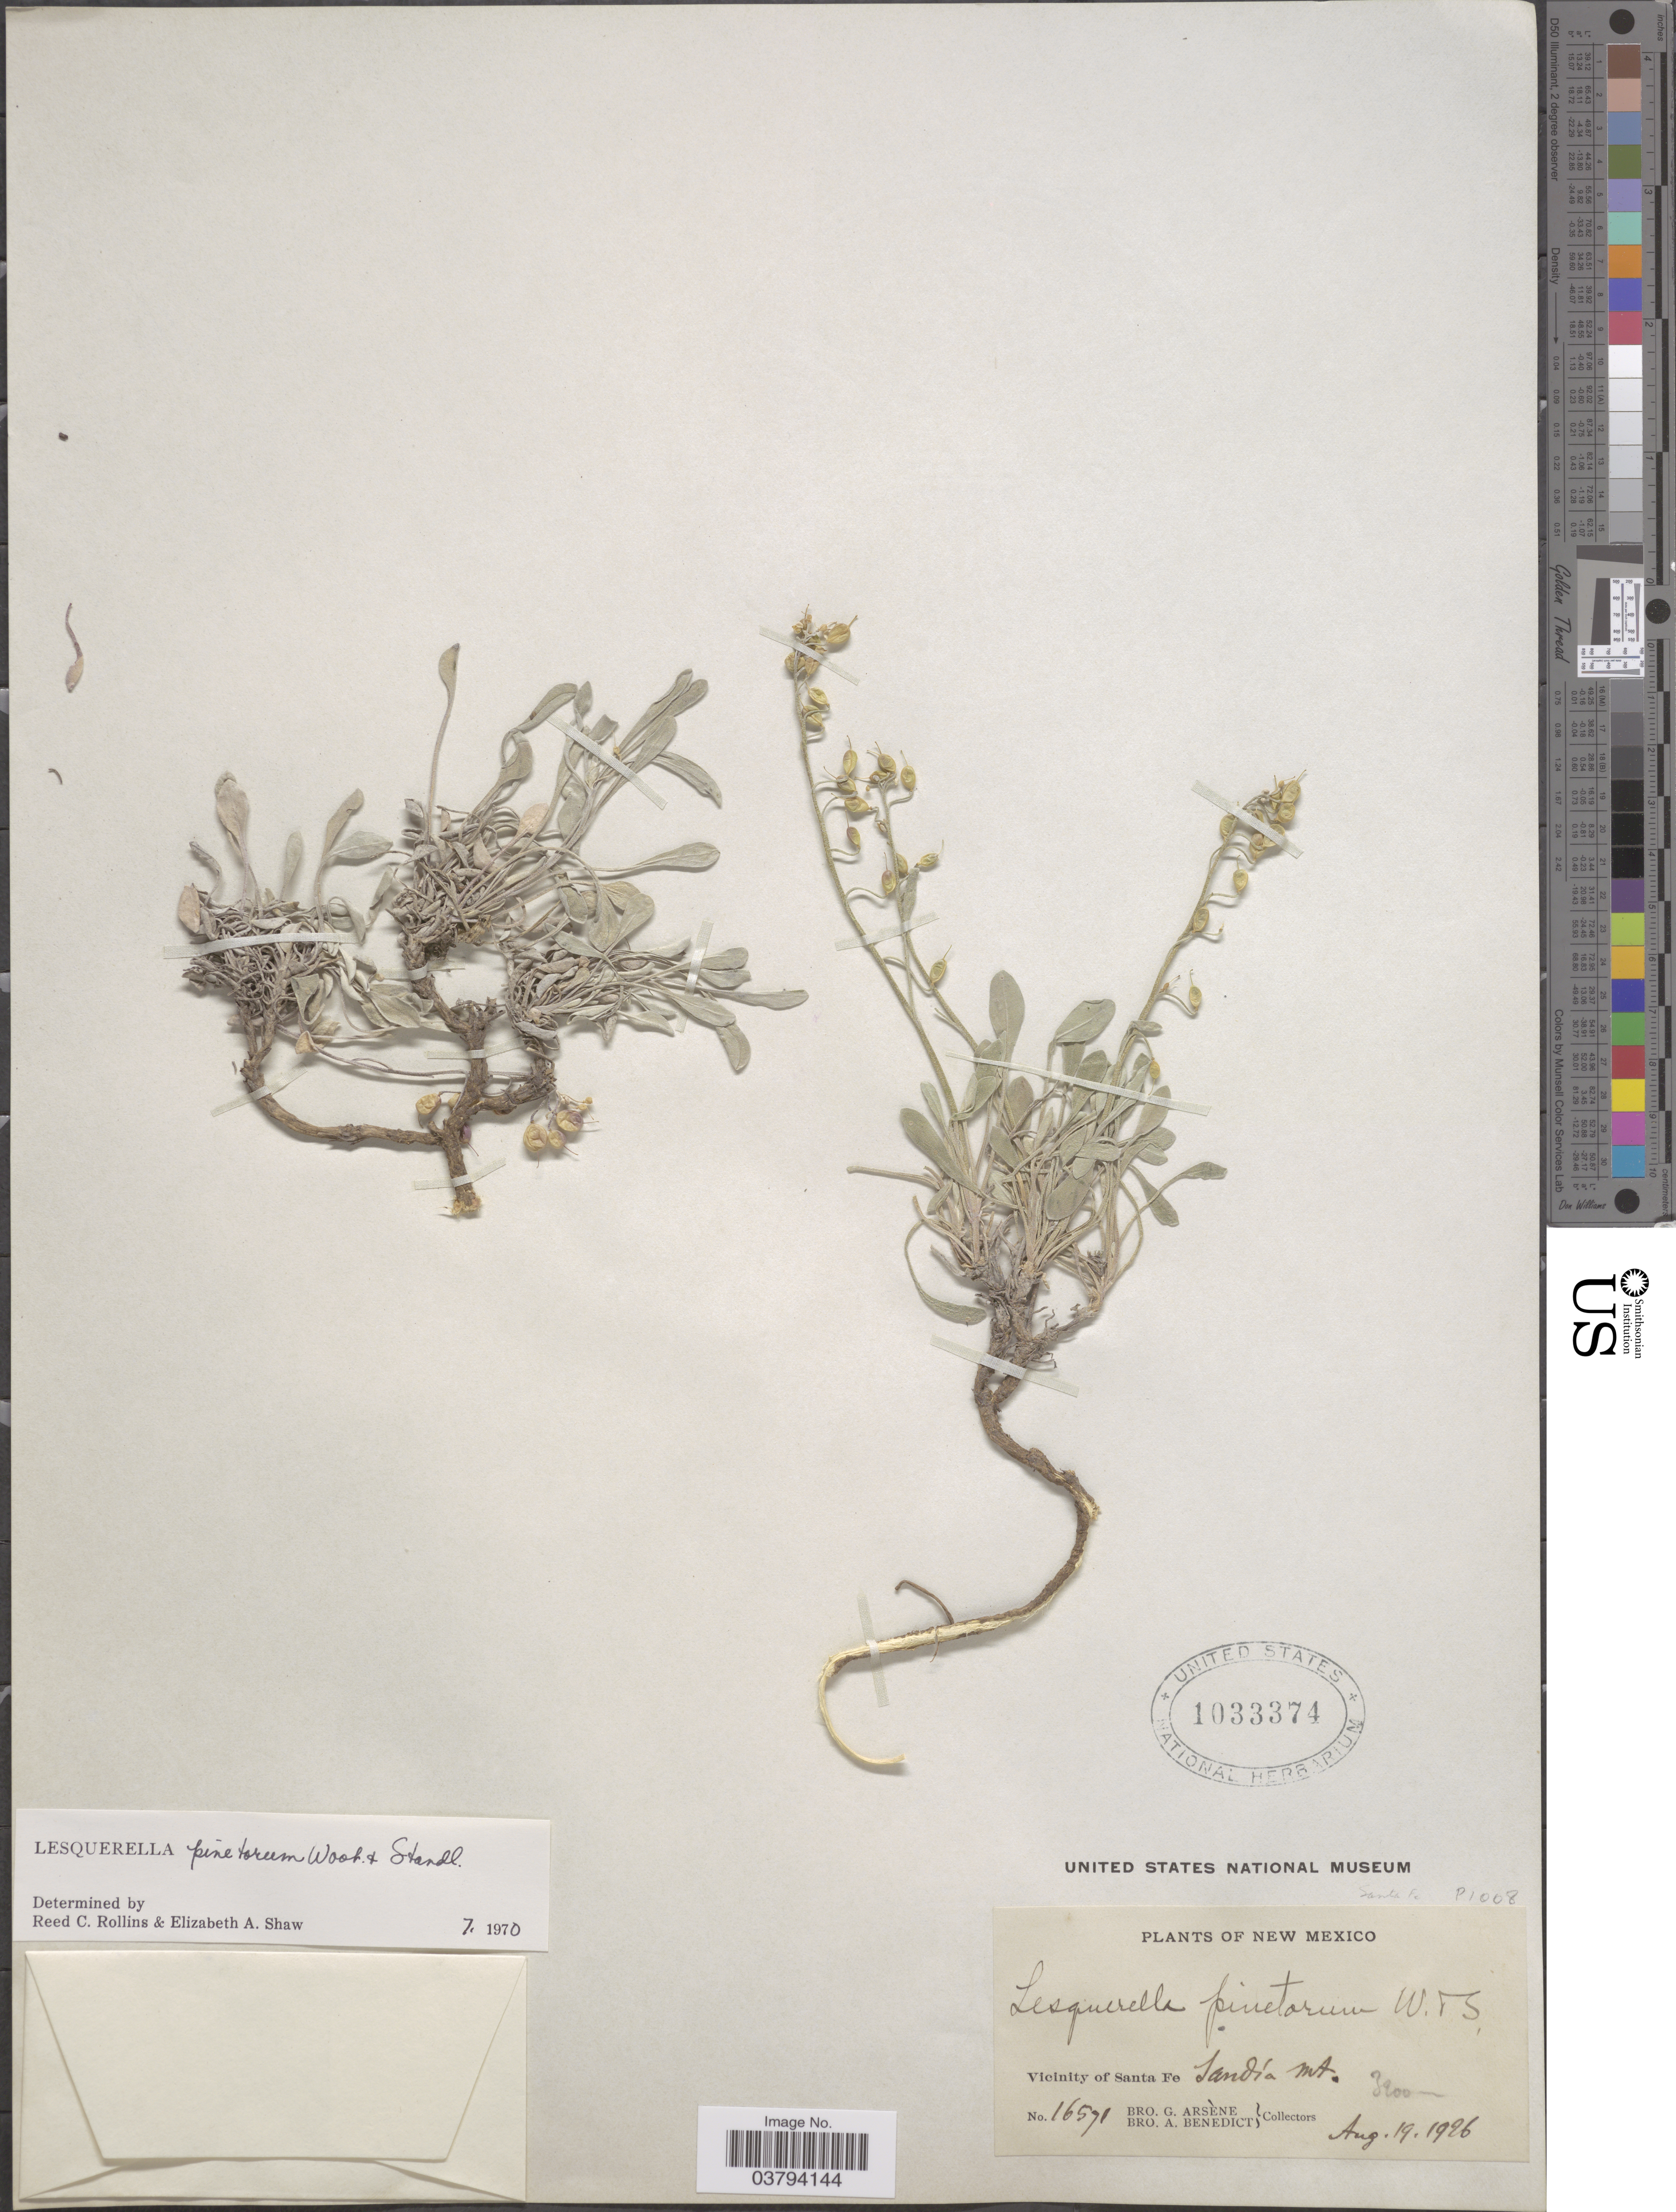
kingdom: Plantae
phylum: Tracheophyta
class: Magnoliopsida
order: Brassicales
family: Brassicaceae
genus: Lesquerella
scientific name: Lesquerella pinetorum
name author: Wooton & Standl.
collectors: Bro. G. Arsène & Bro. A. Benedict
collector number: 16571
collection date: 1926-08-19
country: United States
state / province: New Mexico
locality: Santa Fe. Vicinity of Santa Fe. Sandía mt.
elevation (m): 3200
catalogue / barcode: US 1033374